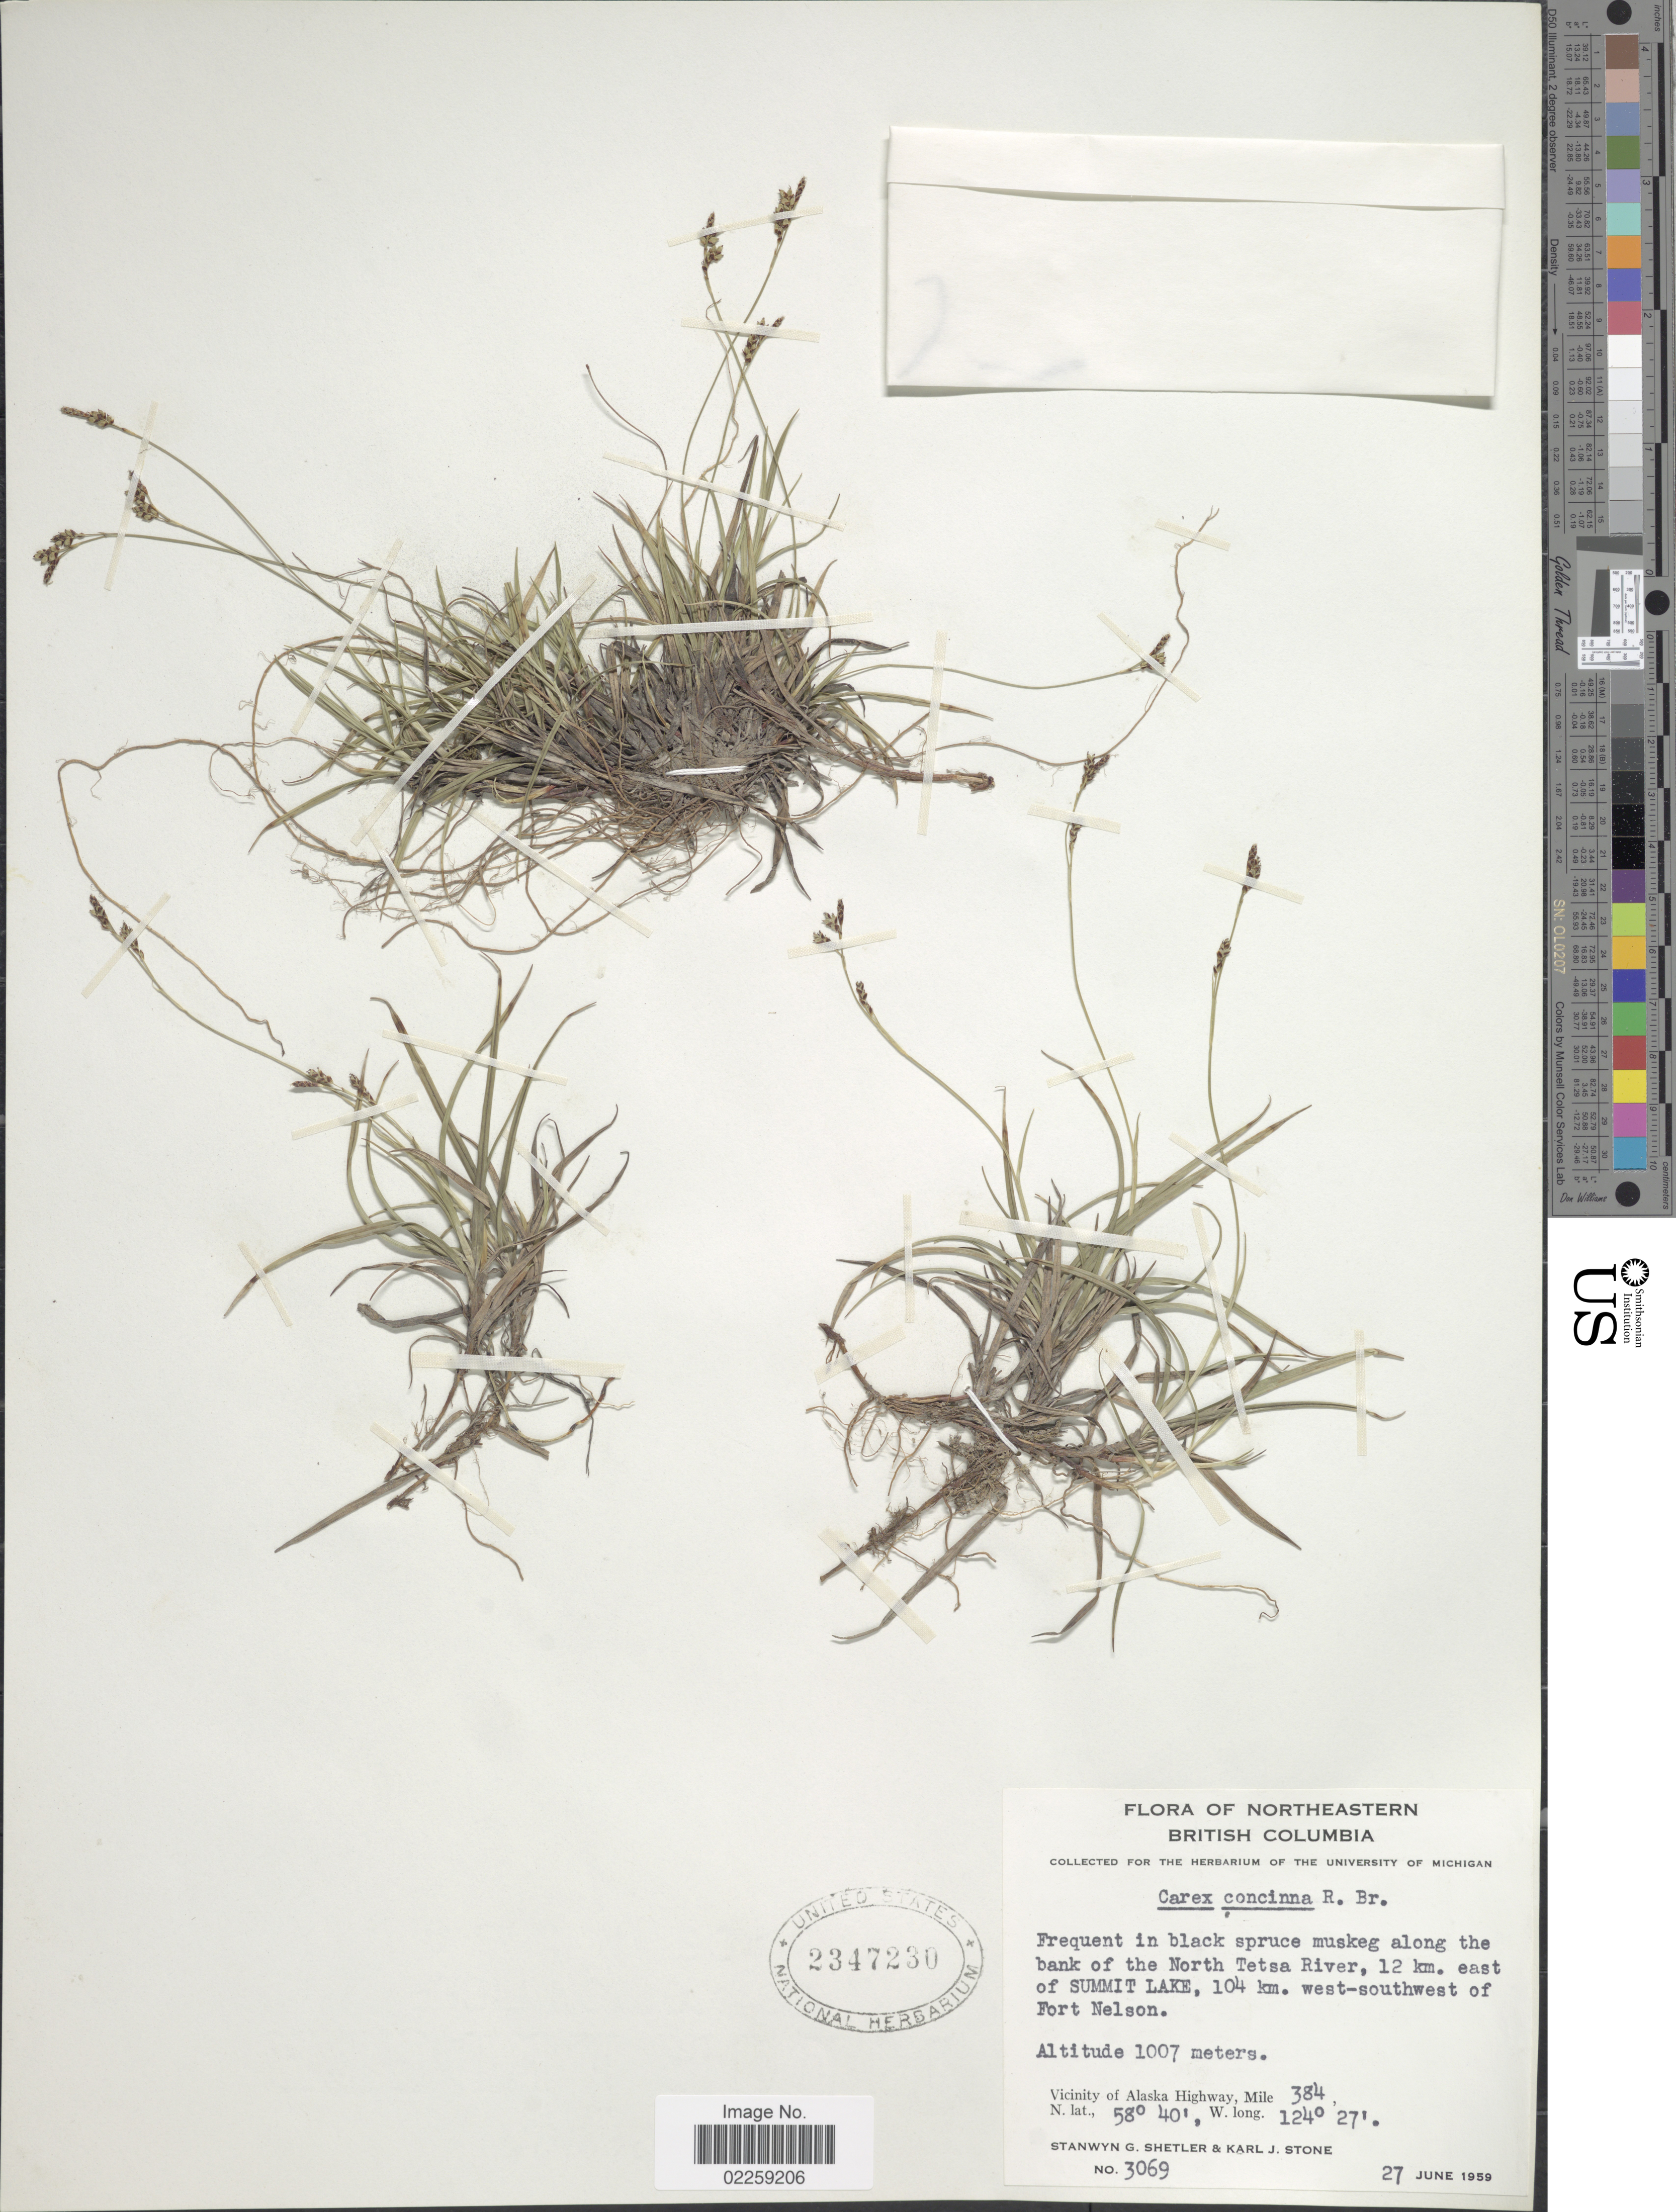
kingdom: Plantae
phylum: Tracheophyta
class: Liliopsida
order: Poales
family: Cyperaceae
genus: Carex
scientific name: Carex concinna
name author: R. Br.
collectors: S. Shetler & K. J. Stone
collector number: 3069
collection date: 1959-06-27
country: Canada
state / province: British Columbia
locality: Northeastern British Columbia, along the bank of the North Tetsa River, 12 km. east of Summit Lake, 104 km. west-southwest of Fort Nelson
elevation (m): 1007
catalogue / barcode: US 2347230